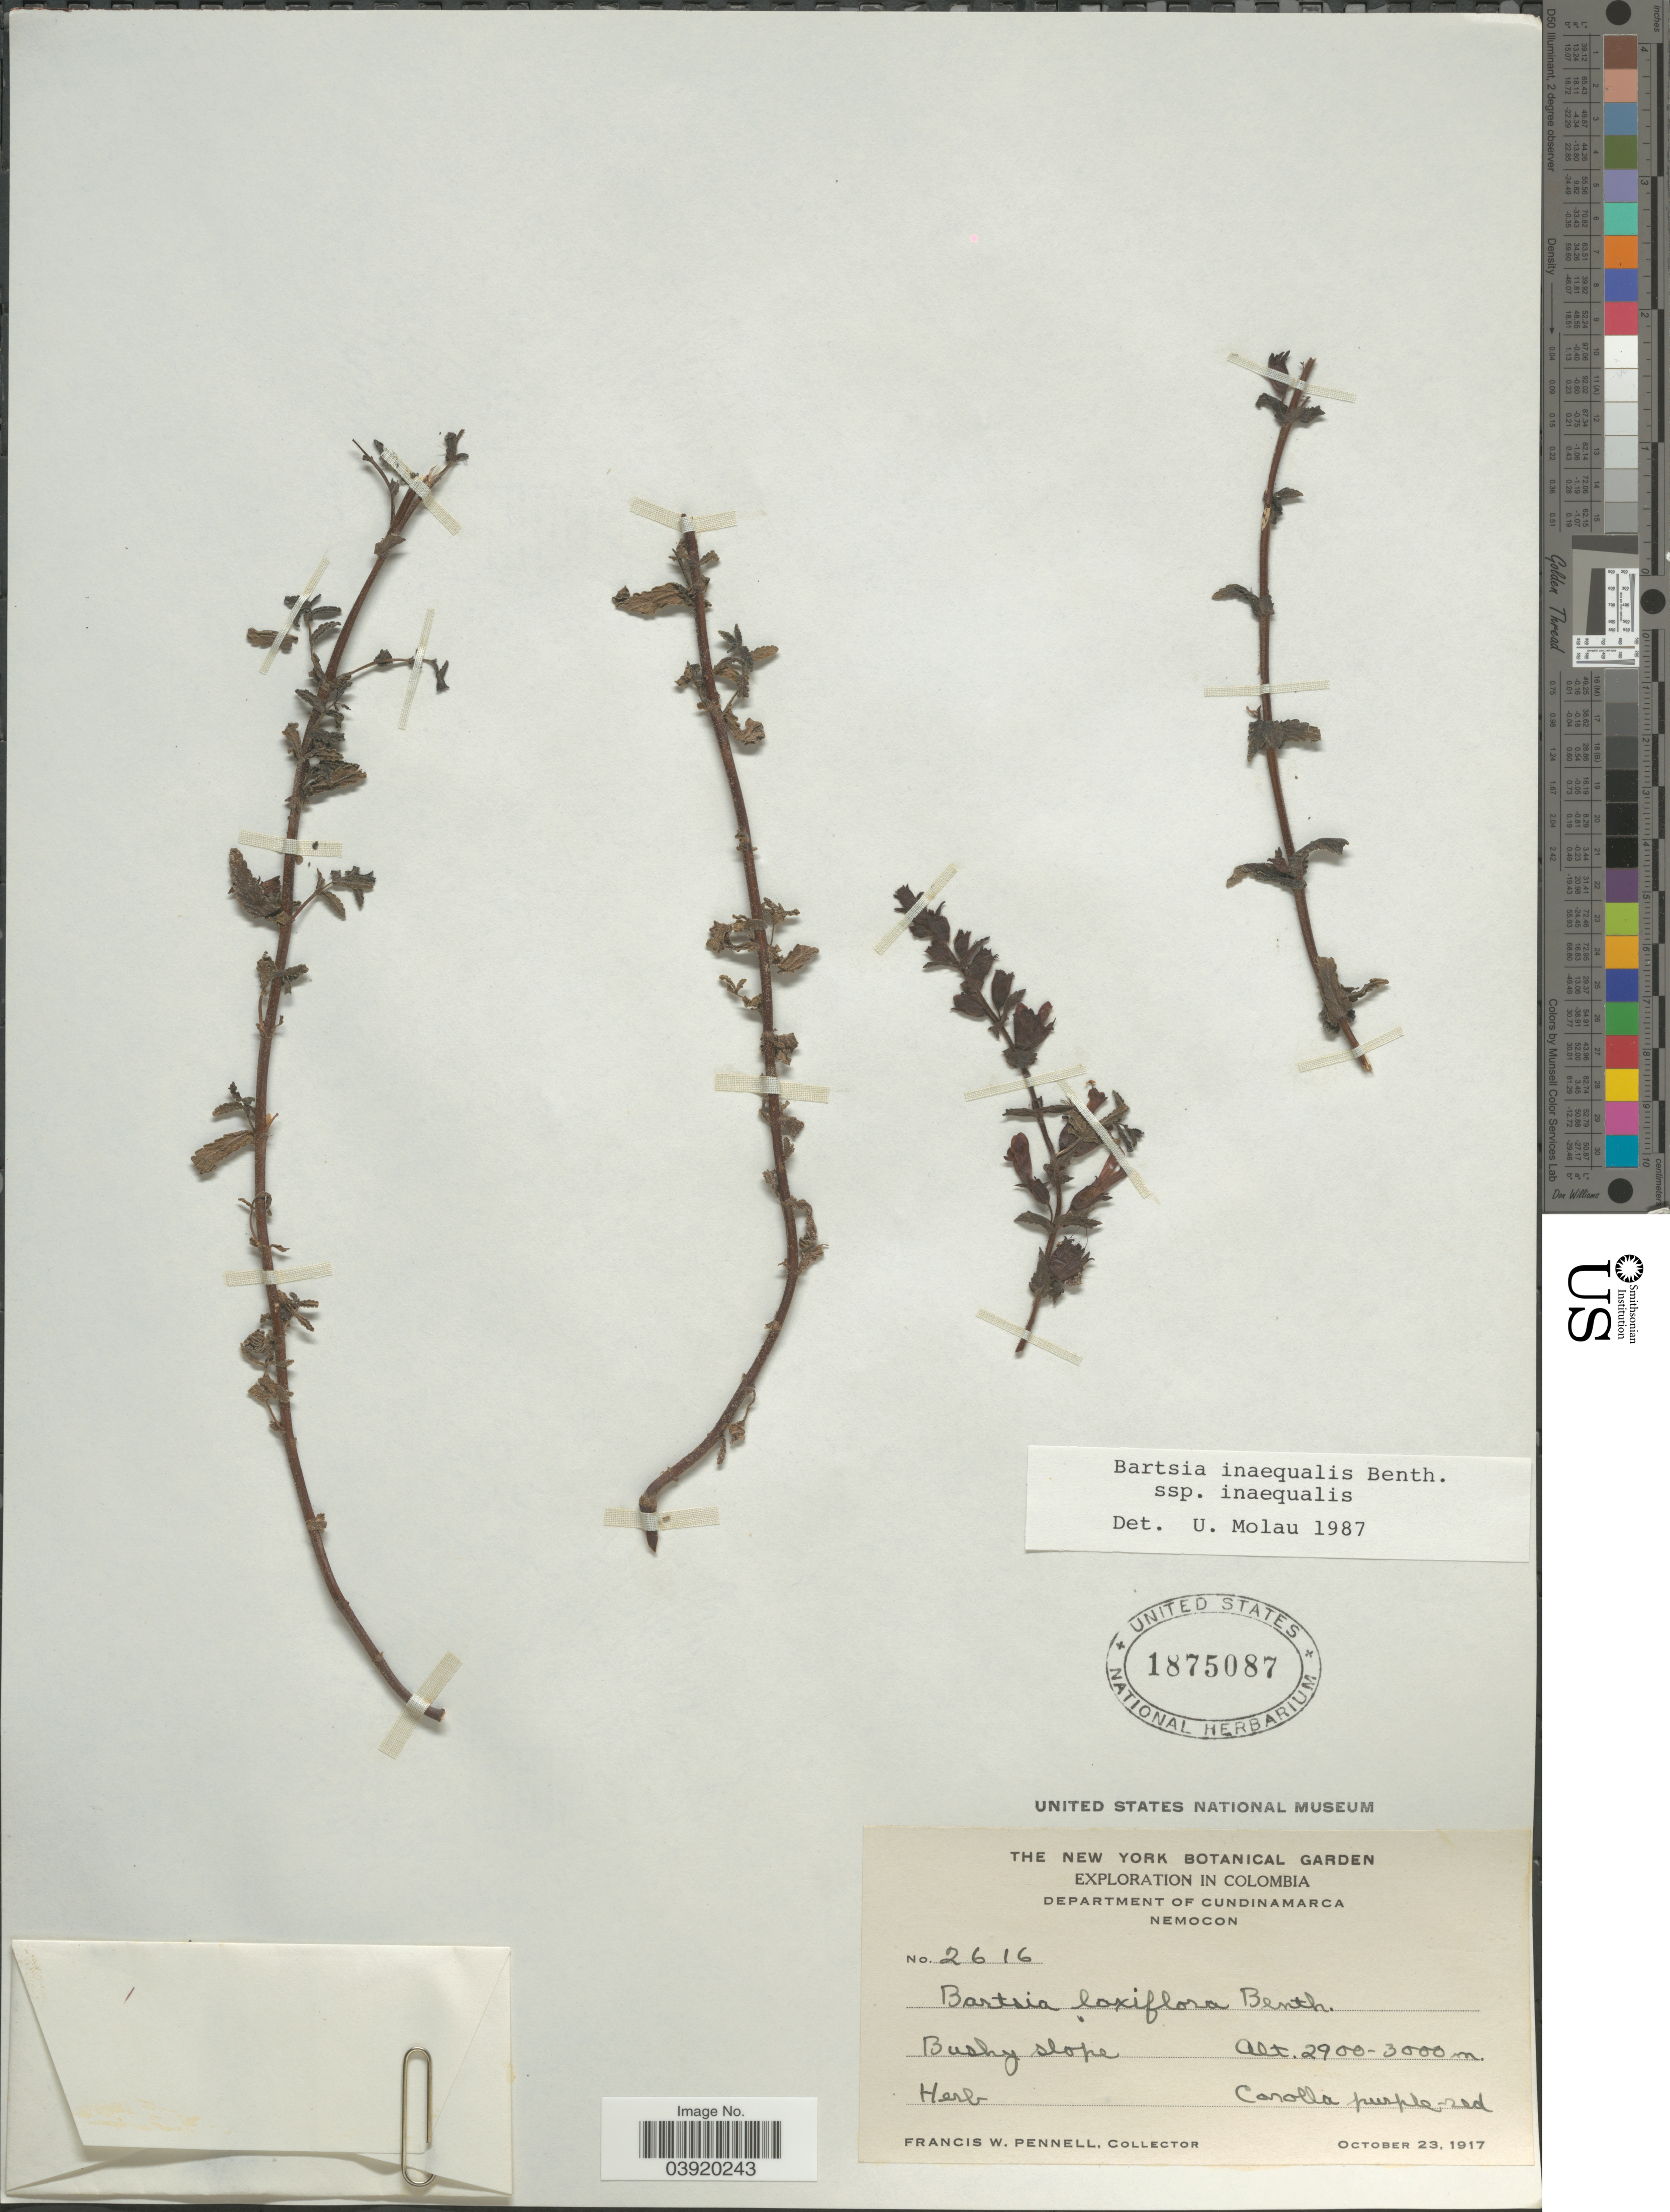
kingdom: Plantae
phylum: Tracheophyta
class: Magnoliopsida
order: Lamiales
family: Orobanchaceae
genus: Bartsia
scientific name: Bartsia inaequalis subsp. inaequalis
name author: Benth.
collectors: F. W. Pennell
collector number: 2616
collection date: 1917-10-23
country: Colombia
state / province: Cundinamarca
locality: Department of Cundinamarca. Nemocon.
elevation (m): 2900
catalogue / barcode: US 1875087